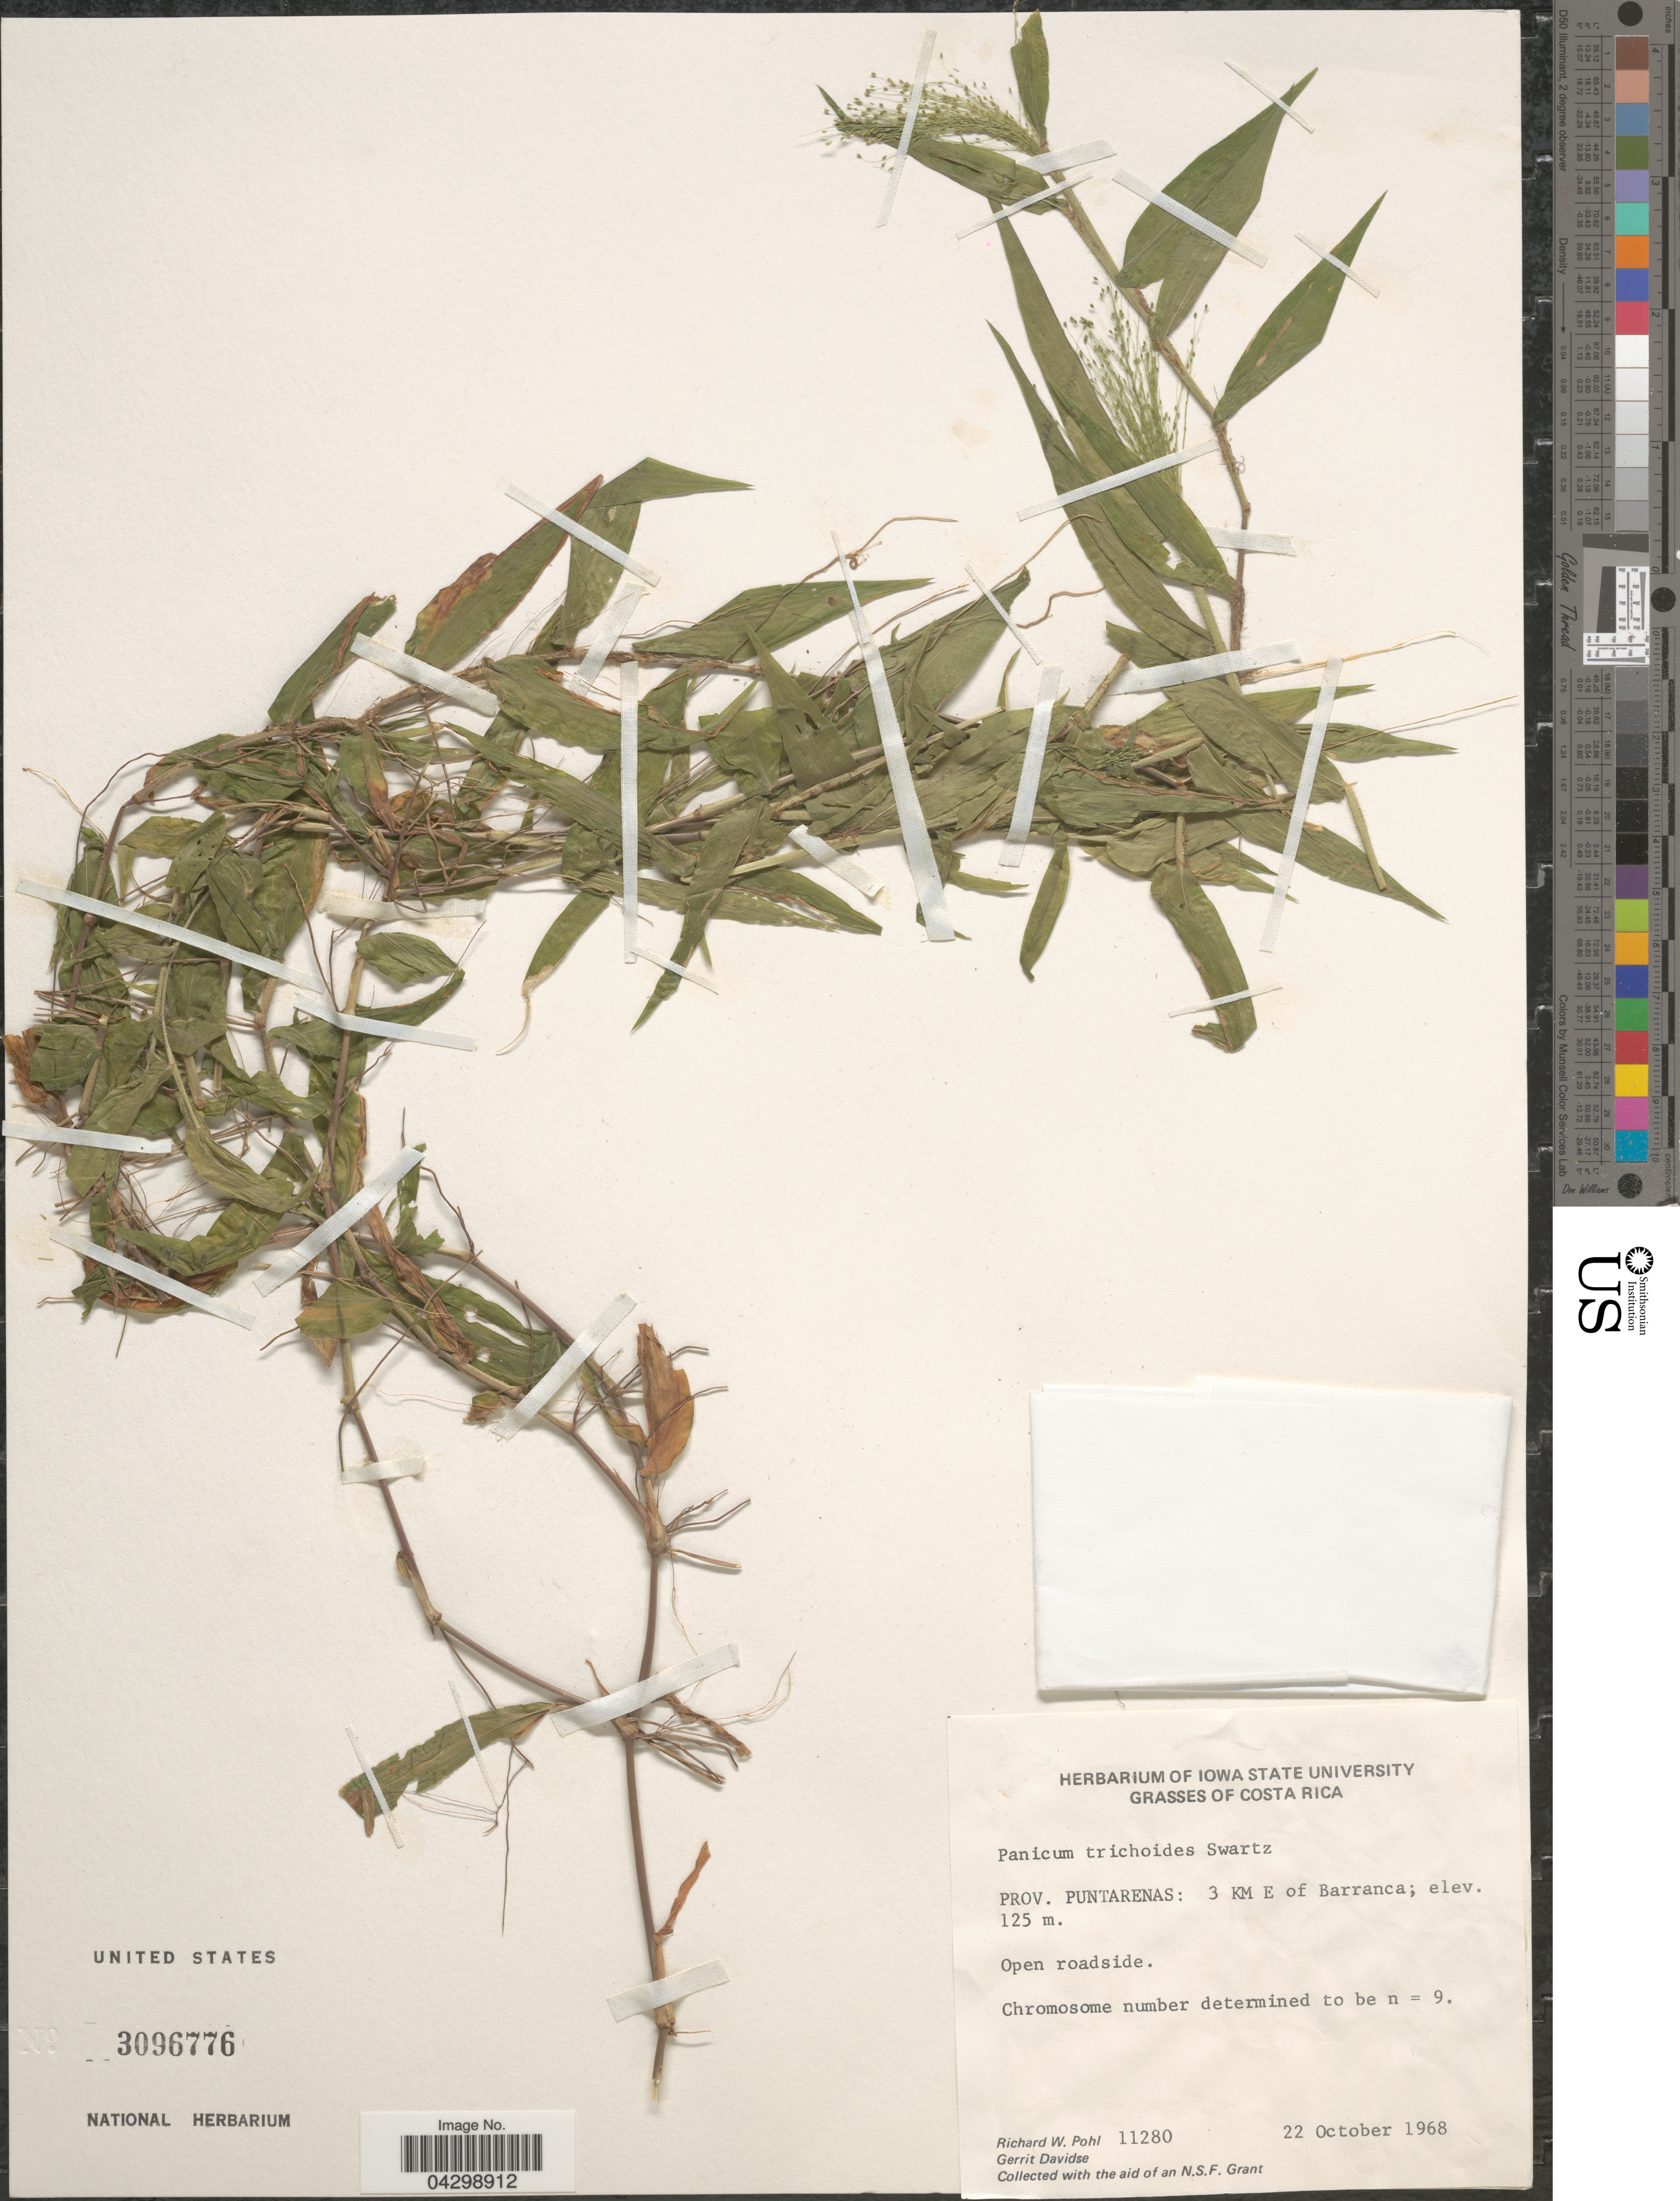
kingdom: Plantae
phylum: Tracheophyta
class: Liliopsida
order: Poales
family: Poaceae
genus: Panicum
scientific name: Panicum trichoides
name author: Sw.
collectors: R. W. Pohl & G. Davidse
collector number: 11280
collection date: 1968-10-22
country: Costa Rica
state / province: Puntarenas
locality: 3 km E of Barranca; Open roadside.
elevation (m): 125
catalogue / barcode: US 3096776